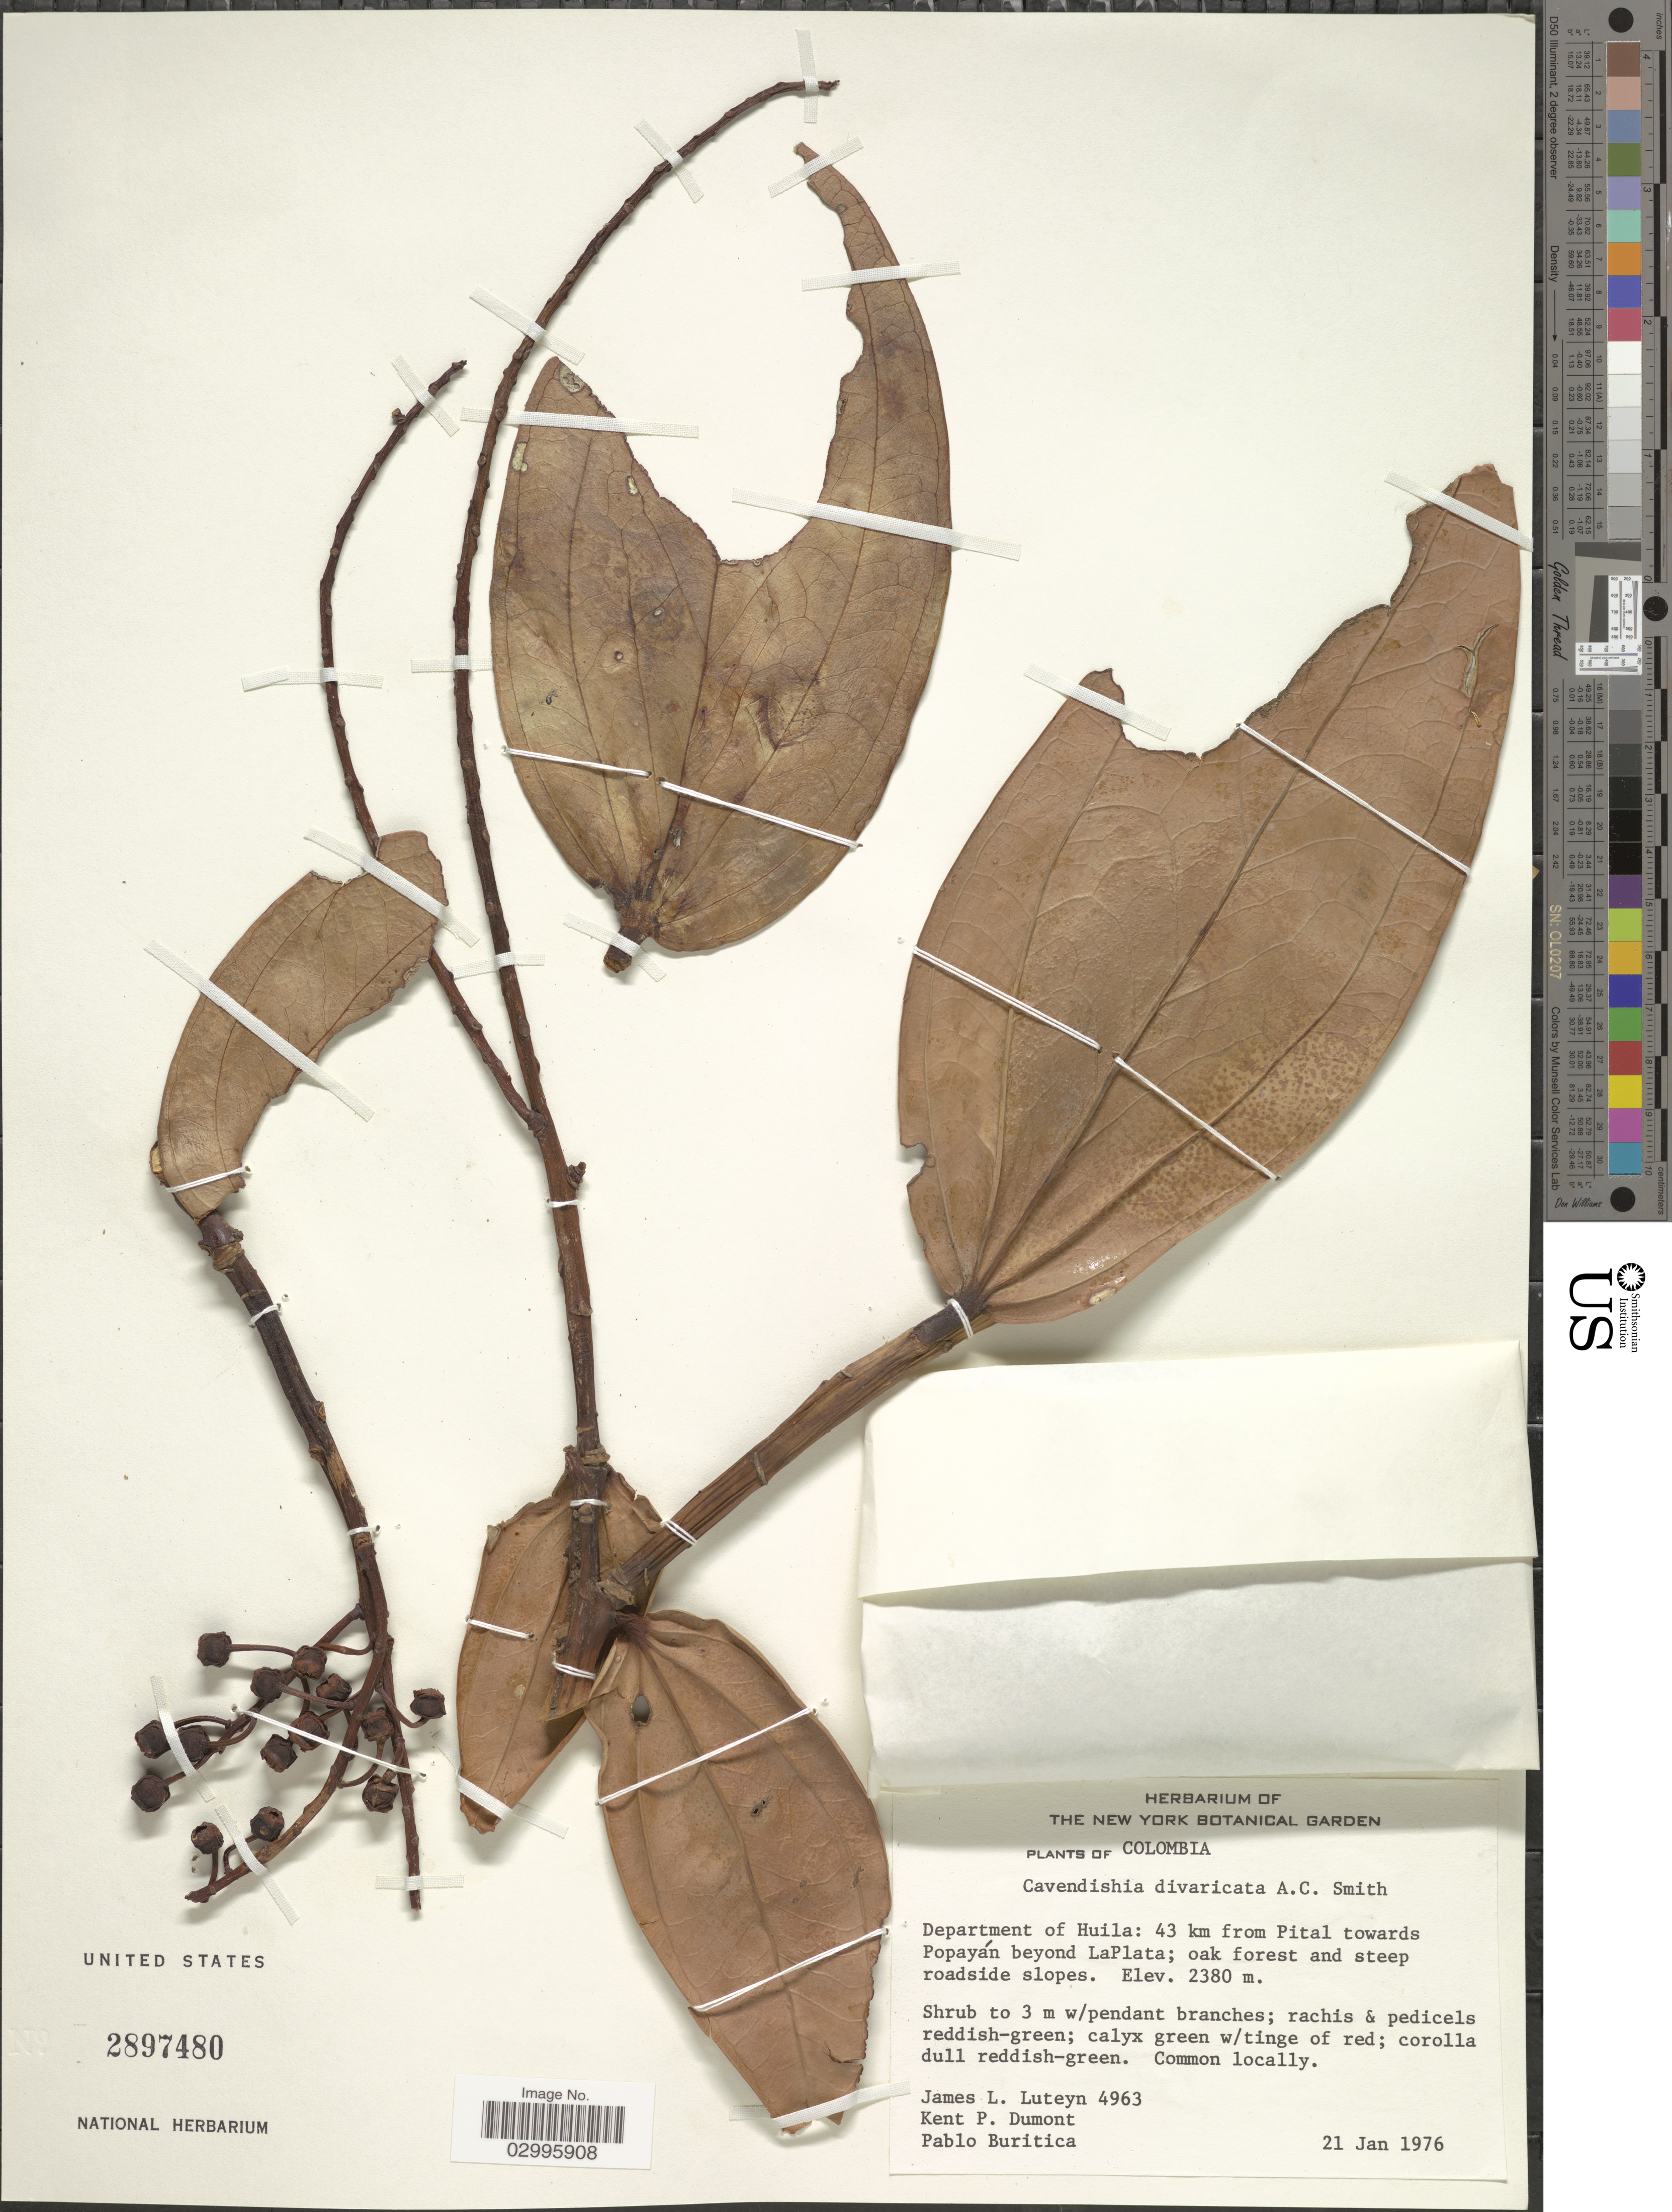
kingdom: Plantae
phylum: Tracheophyta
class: Magnoliopsida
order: Ericales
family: Ericaceae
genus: Cavendishia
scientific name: Cavendishia divaricata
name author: A.C. Sm.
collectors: J. Luteyn, K. P. Dumont & P. Buritica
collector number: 4963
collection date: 1976-01-21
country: Colombia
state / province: Huila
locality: Department of Huila: 43 km from Pital towards Popayán beyond LaPlata; oak forest and steep roadside slopes.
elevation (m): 2380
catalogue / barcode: US 2897480